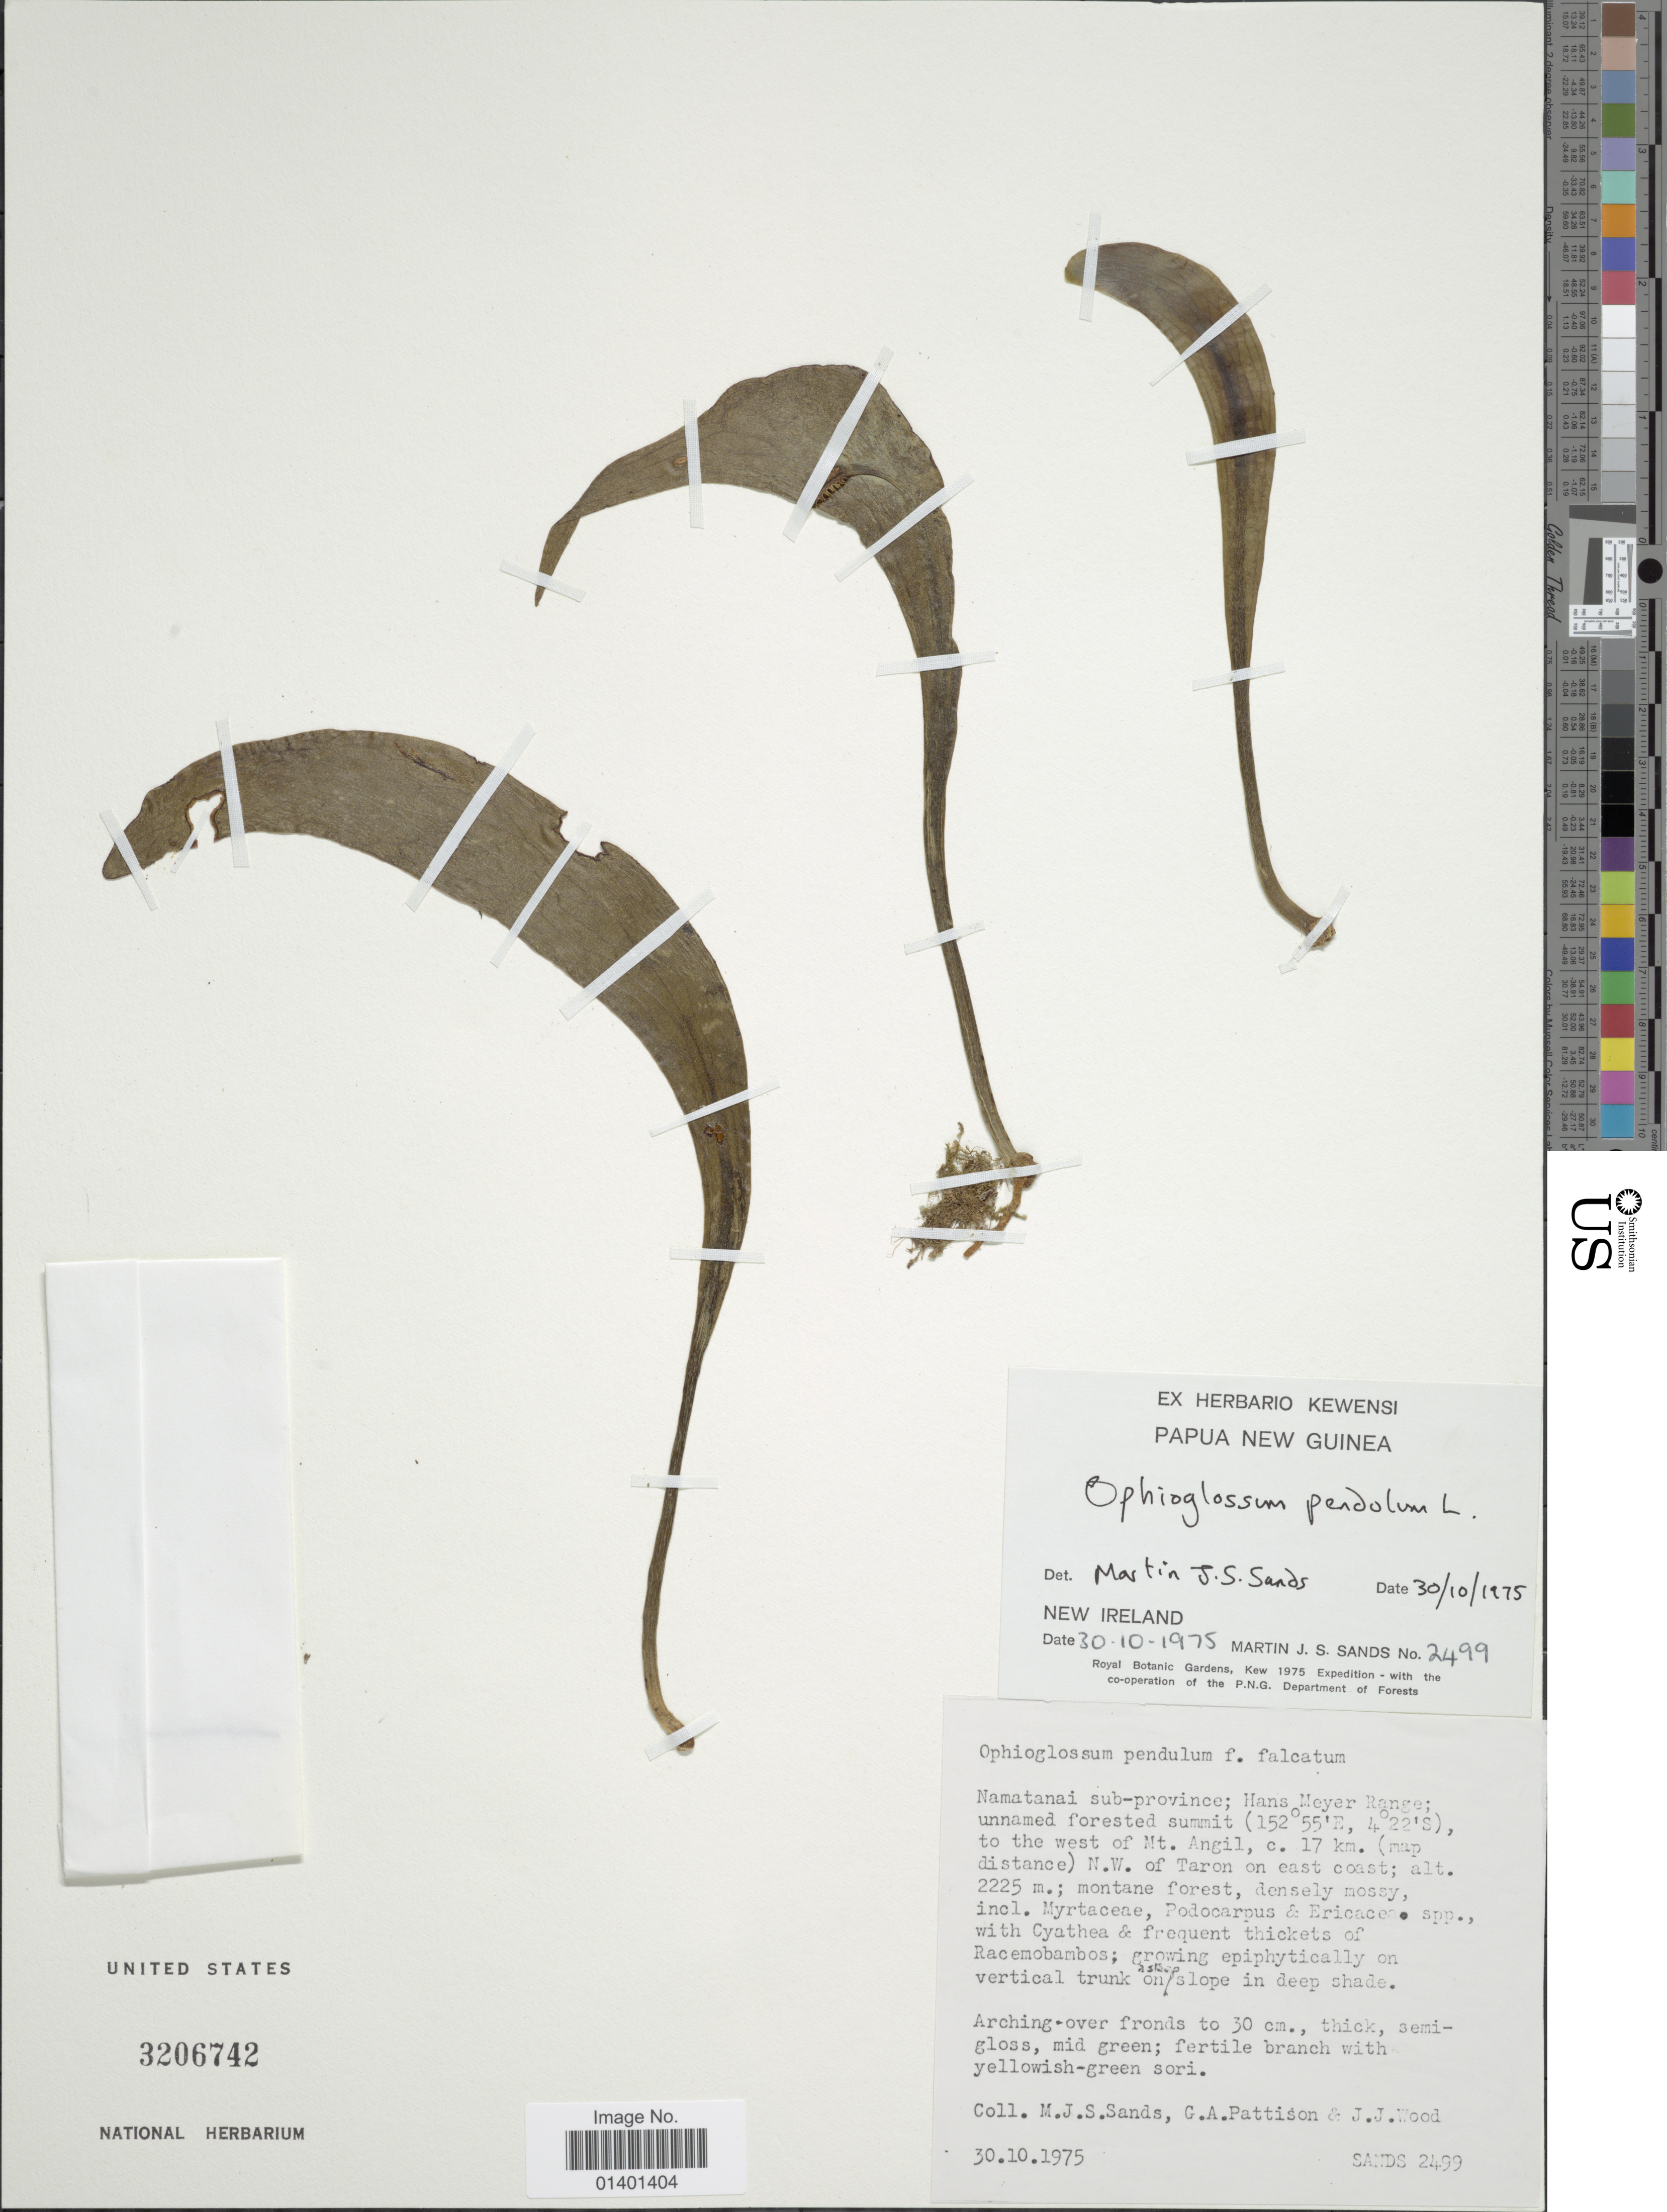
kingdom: Plantae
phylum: Tracheophyta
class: Polypodiopsida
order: Ophioglossales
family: Ophioglossaceae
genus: Ophioglossum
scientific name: Ophioglossum pendulum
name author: L.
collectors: M. Sands, G. Pattison & J. Wood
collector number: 2499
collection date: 1975-10-30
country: Papua New Guinea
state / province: New Ireland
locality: Namatanai sub-province; Hans Meyer Range; unnamed forested summit, to the west of Mt. Angil, c. 17 km (map distance) N.W. of Taron on east coast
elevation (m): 2225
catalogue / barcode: US 3206742